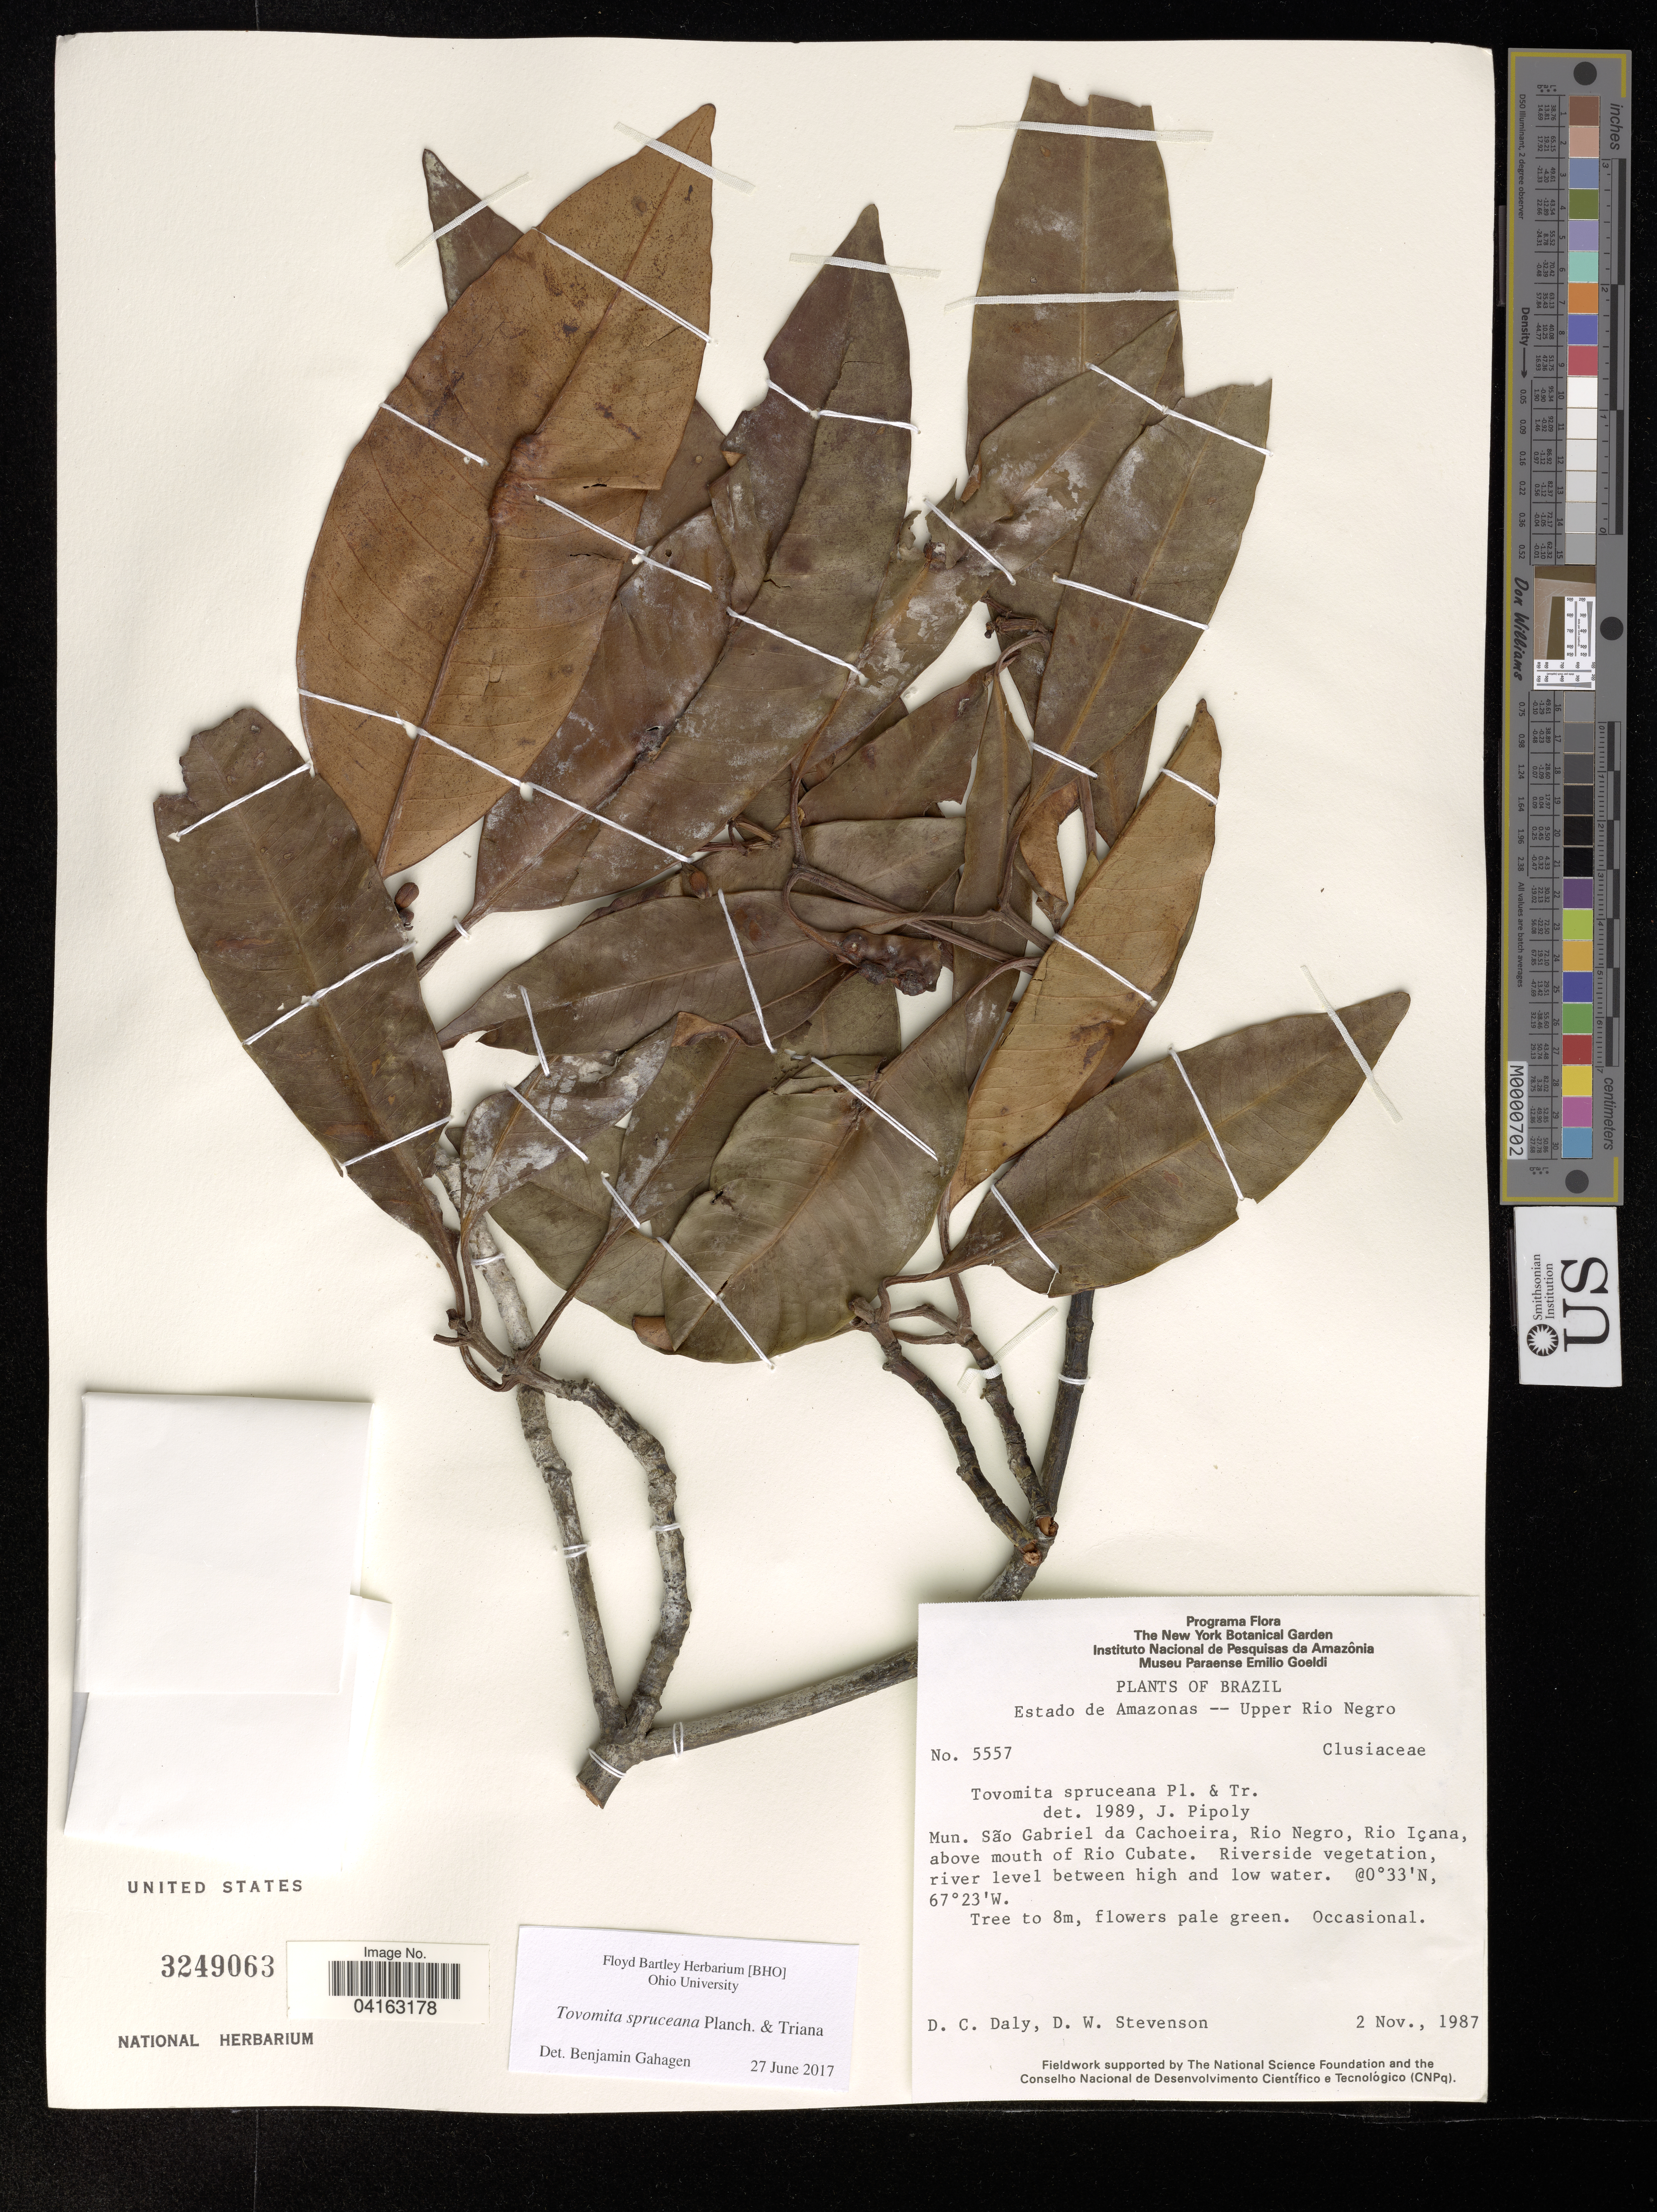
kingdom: Plantae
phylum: Tracheophyta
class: Magnoliopsida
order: Malpighiales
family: Clusiaceae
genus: Tovomita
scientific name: Tovomita spruceana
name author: Planch. & Triana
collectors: D. C. Daly & D. W. Stevenson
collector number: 5557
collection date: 1987-11-02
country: Brazil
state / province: Amazonas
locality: Upper Rio Negro. Mun. São Gabriel da Cachoeira, Rio Negro, Rio Içana, above mouth of Rio Cubate.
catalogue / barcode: US 3249063